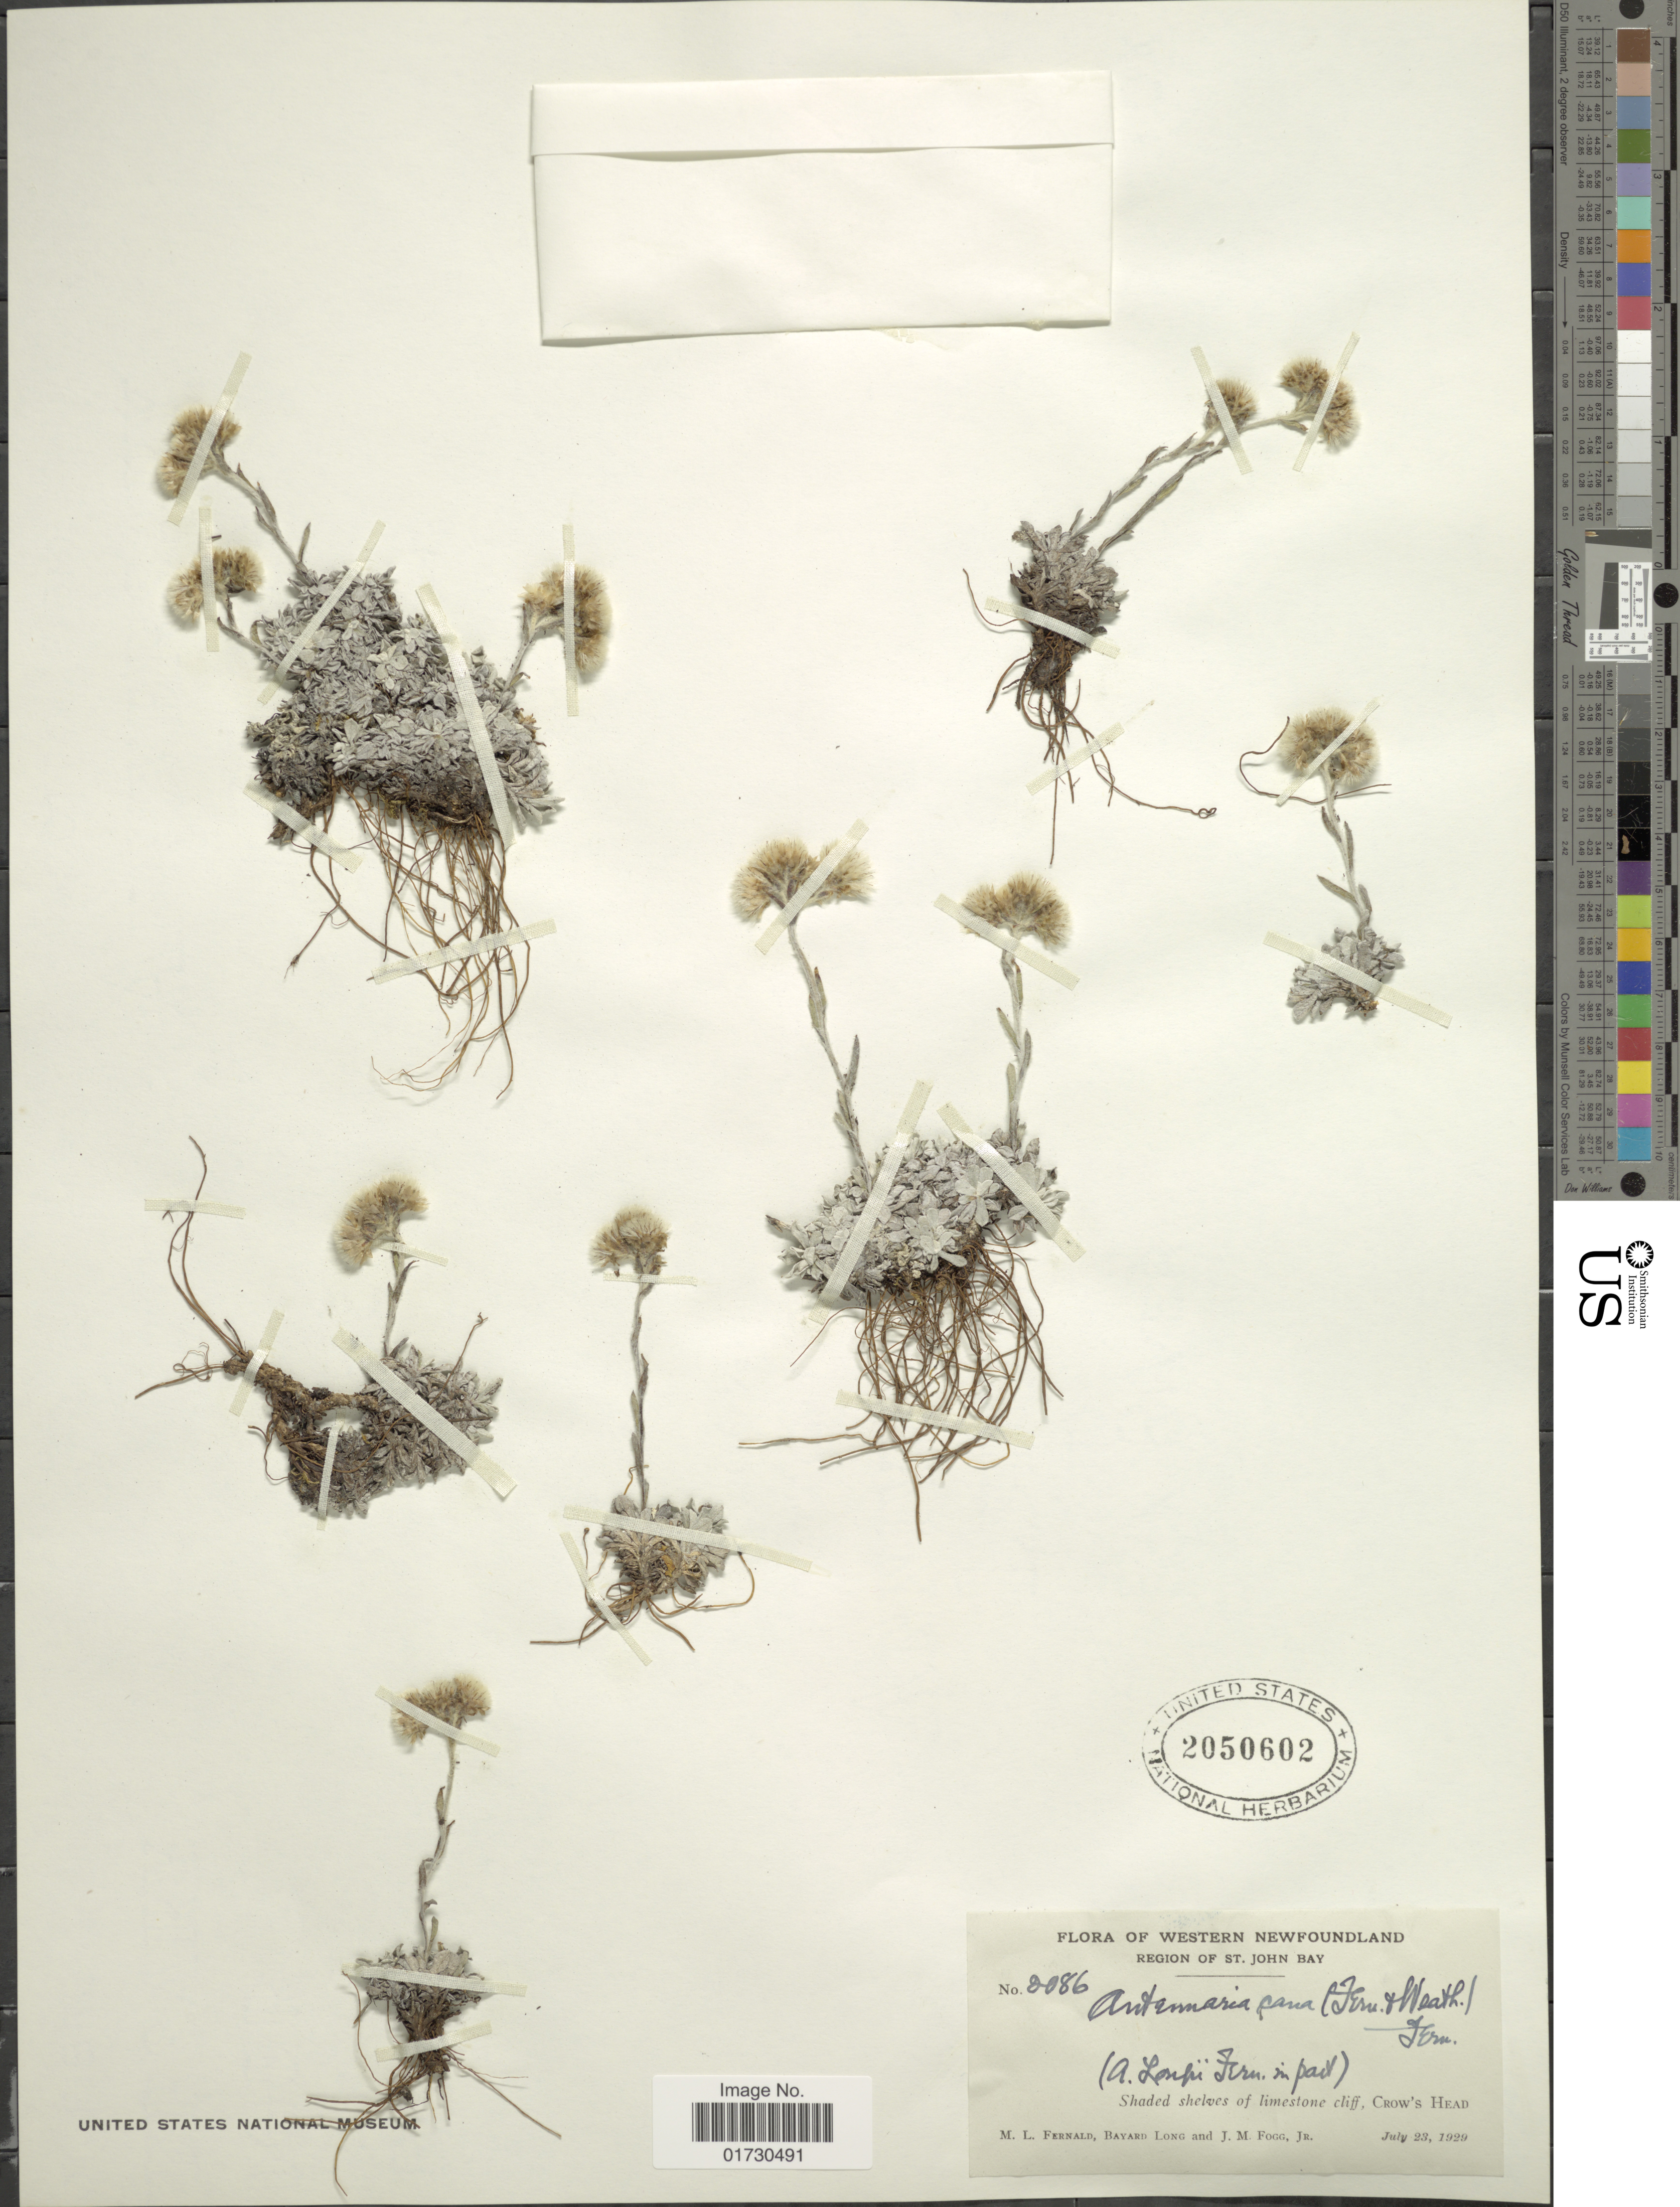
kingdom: Plantae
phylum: Tracheophyta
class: Magnoliopsida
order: Asterales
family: Asteraceae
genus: Antennaria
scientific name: Antennaria cana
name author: (Fernald & Wiegand) Fernald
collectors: M. L. Fernald, B. Long & J. Fogg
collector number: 2086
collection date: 1929-07-23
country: Canada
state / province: Newfoundland and Labrador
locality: Western Newfoundland, Region of St. John Bay, Crow's Head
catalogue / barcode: US 2050602